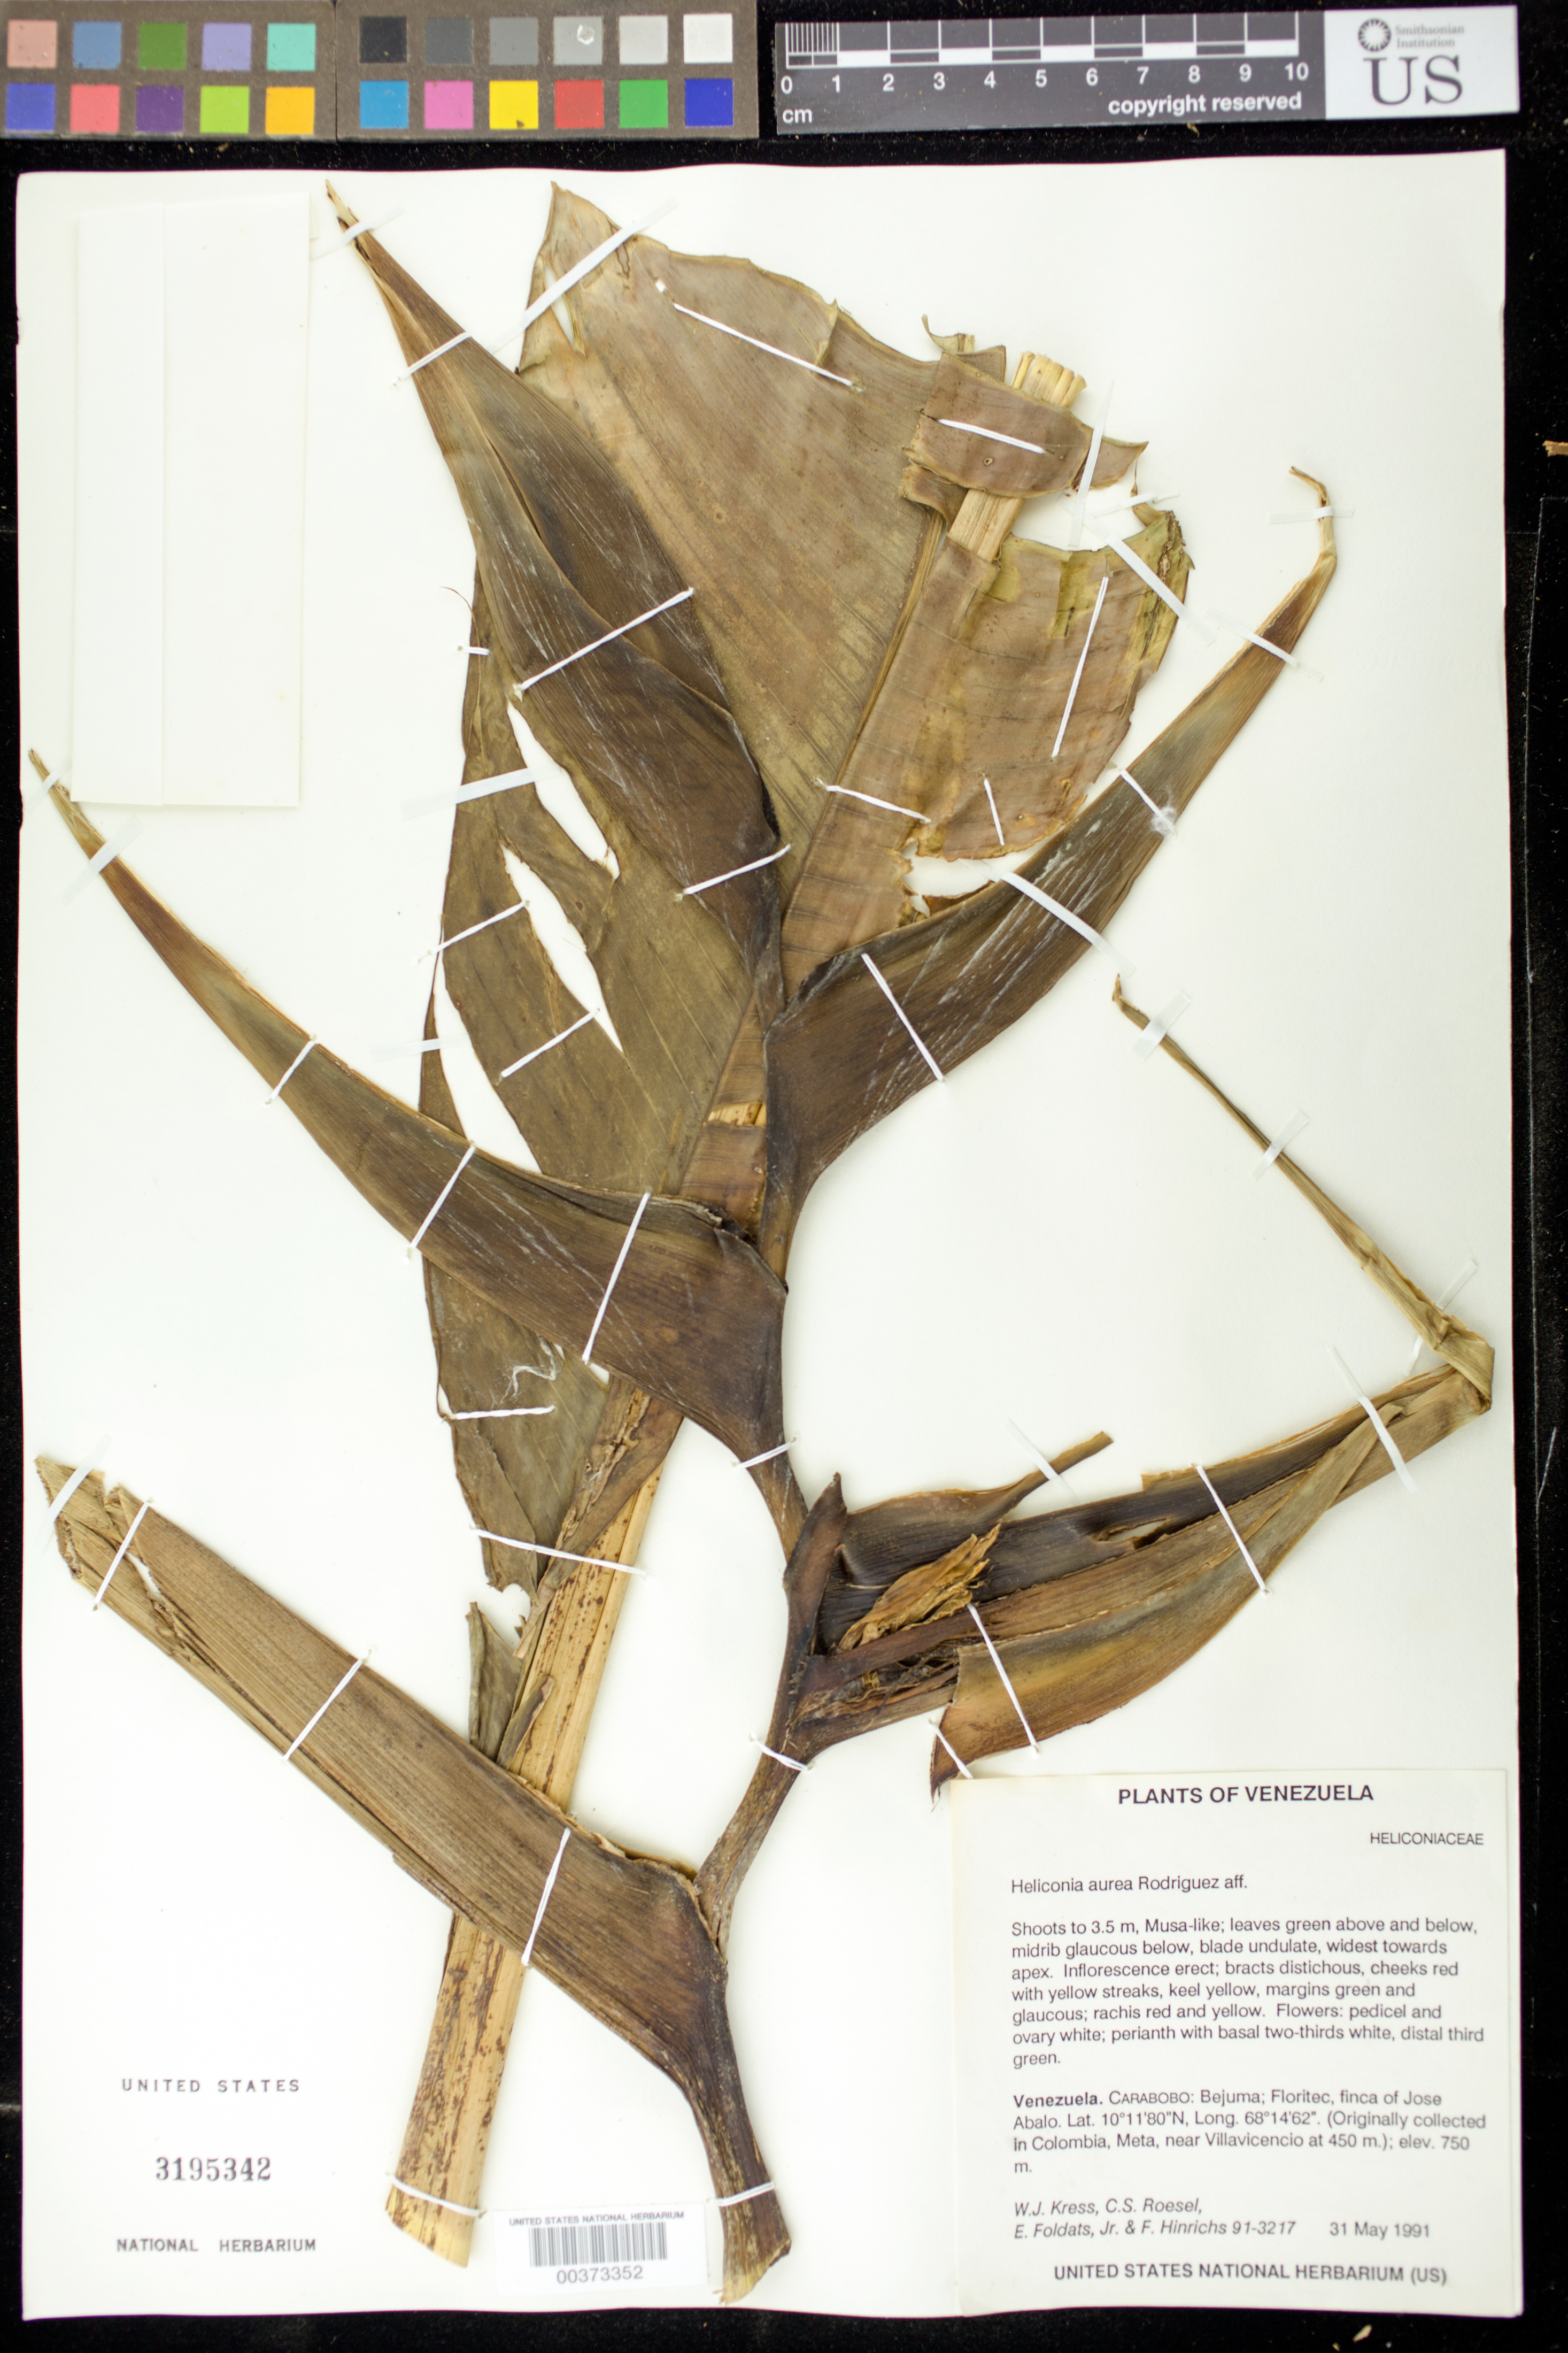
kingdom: Plantae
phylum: Tracheophyta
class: Liliopsida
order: Zingiberales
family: Heliconiaceae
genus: Heliconia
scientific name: Heliconia aurea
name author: G. Rodr.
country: Colombia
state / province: Meta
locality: Near Villa Vicencia.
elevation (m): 450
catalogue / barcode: US 3195342